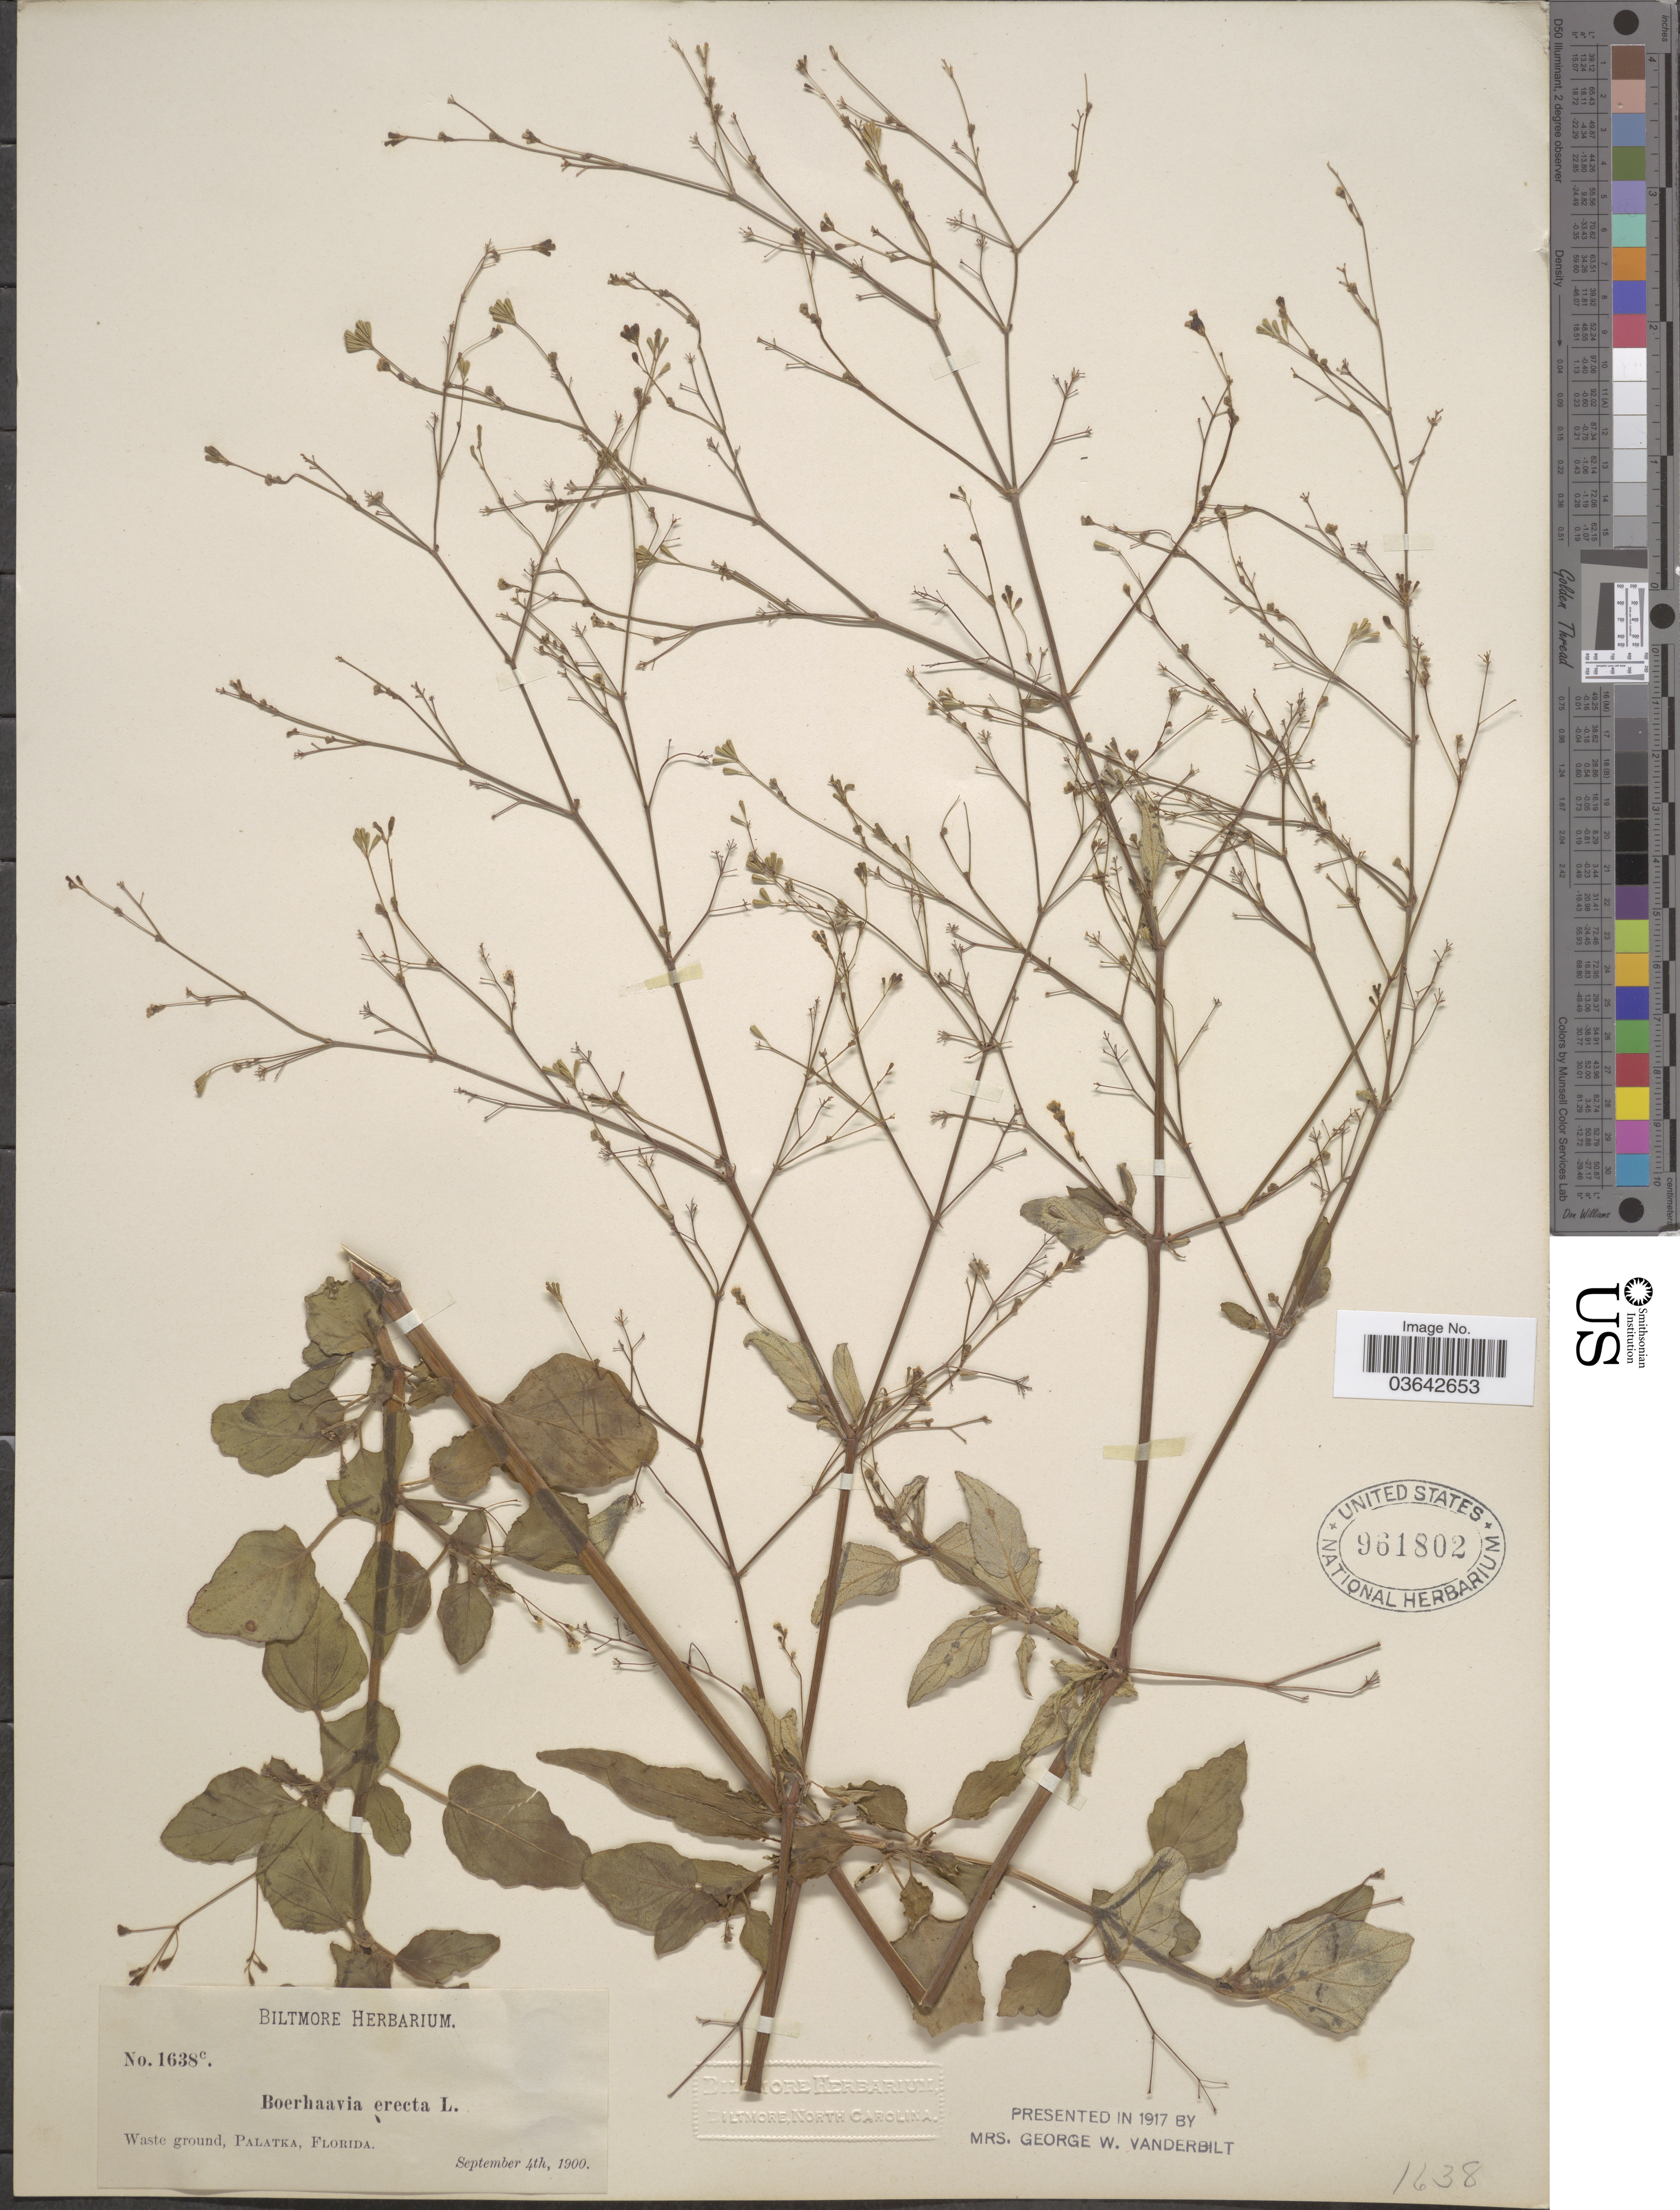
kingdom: Plantae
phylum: Tracheophyta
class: Magnoliopsida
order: Caryophyllales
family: Nyctaginaceae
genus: Boerhavia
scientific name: Boerhavia erecta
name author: L.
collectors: ex herb. Biltmore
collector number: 1638c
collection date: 1900-09-04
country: United States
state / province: Florida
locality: Waste ground, Palatka.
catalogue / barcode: US 961802